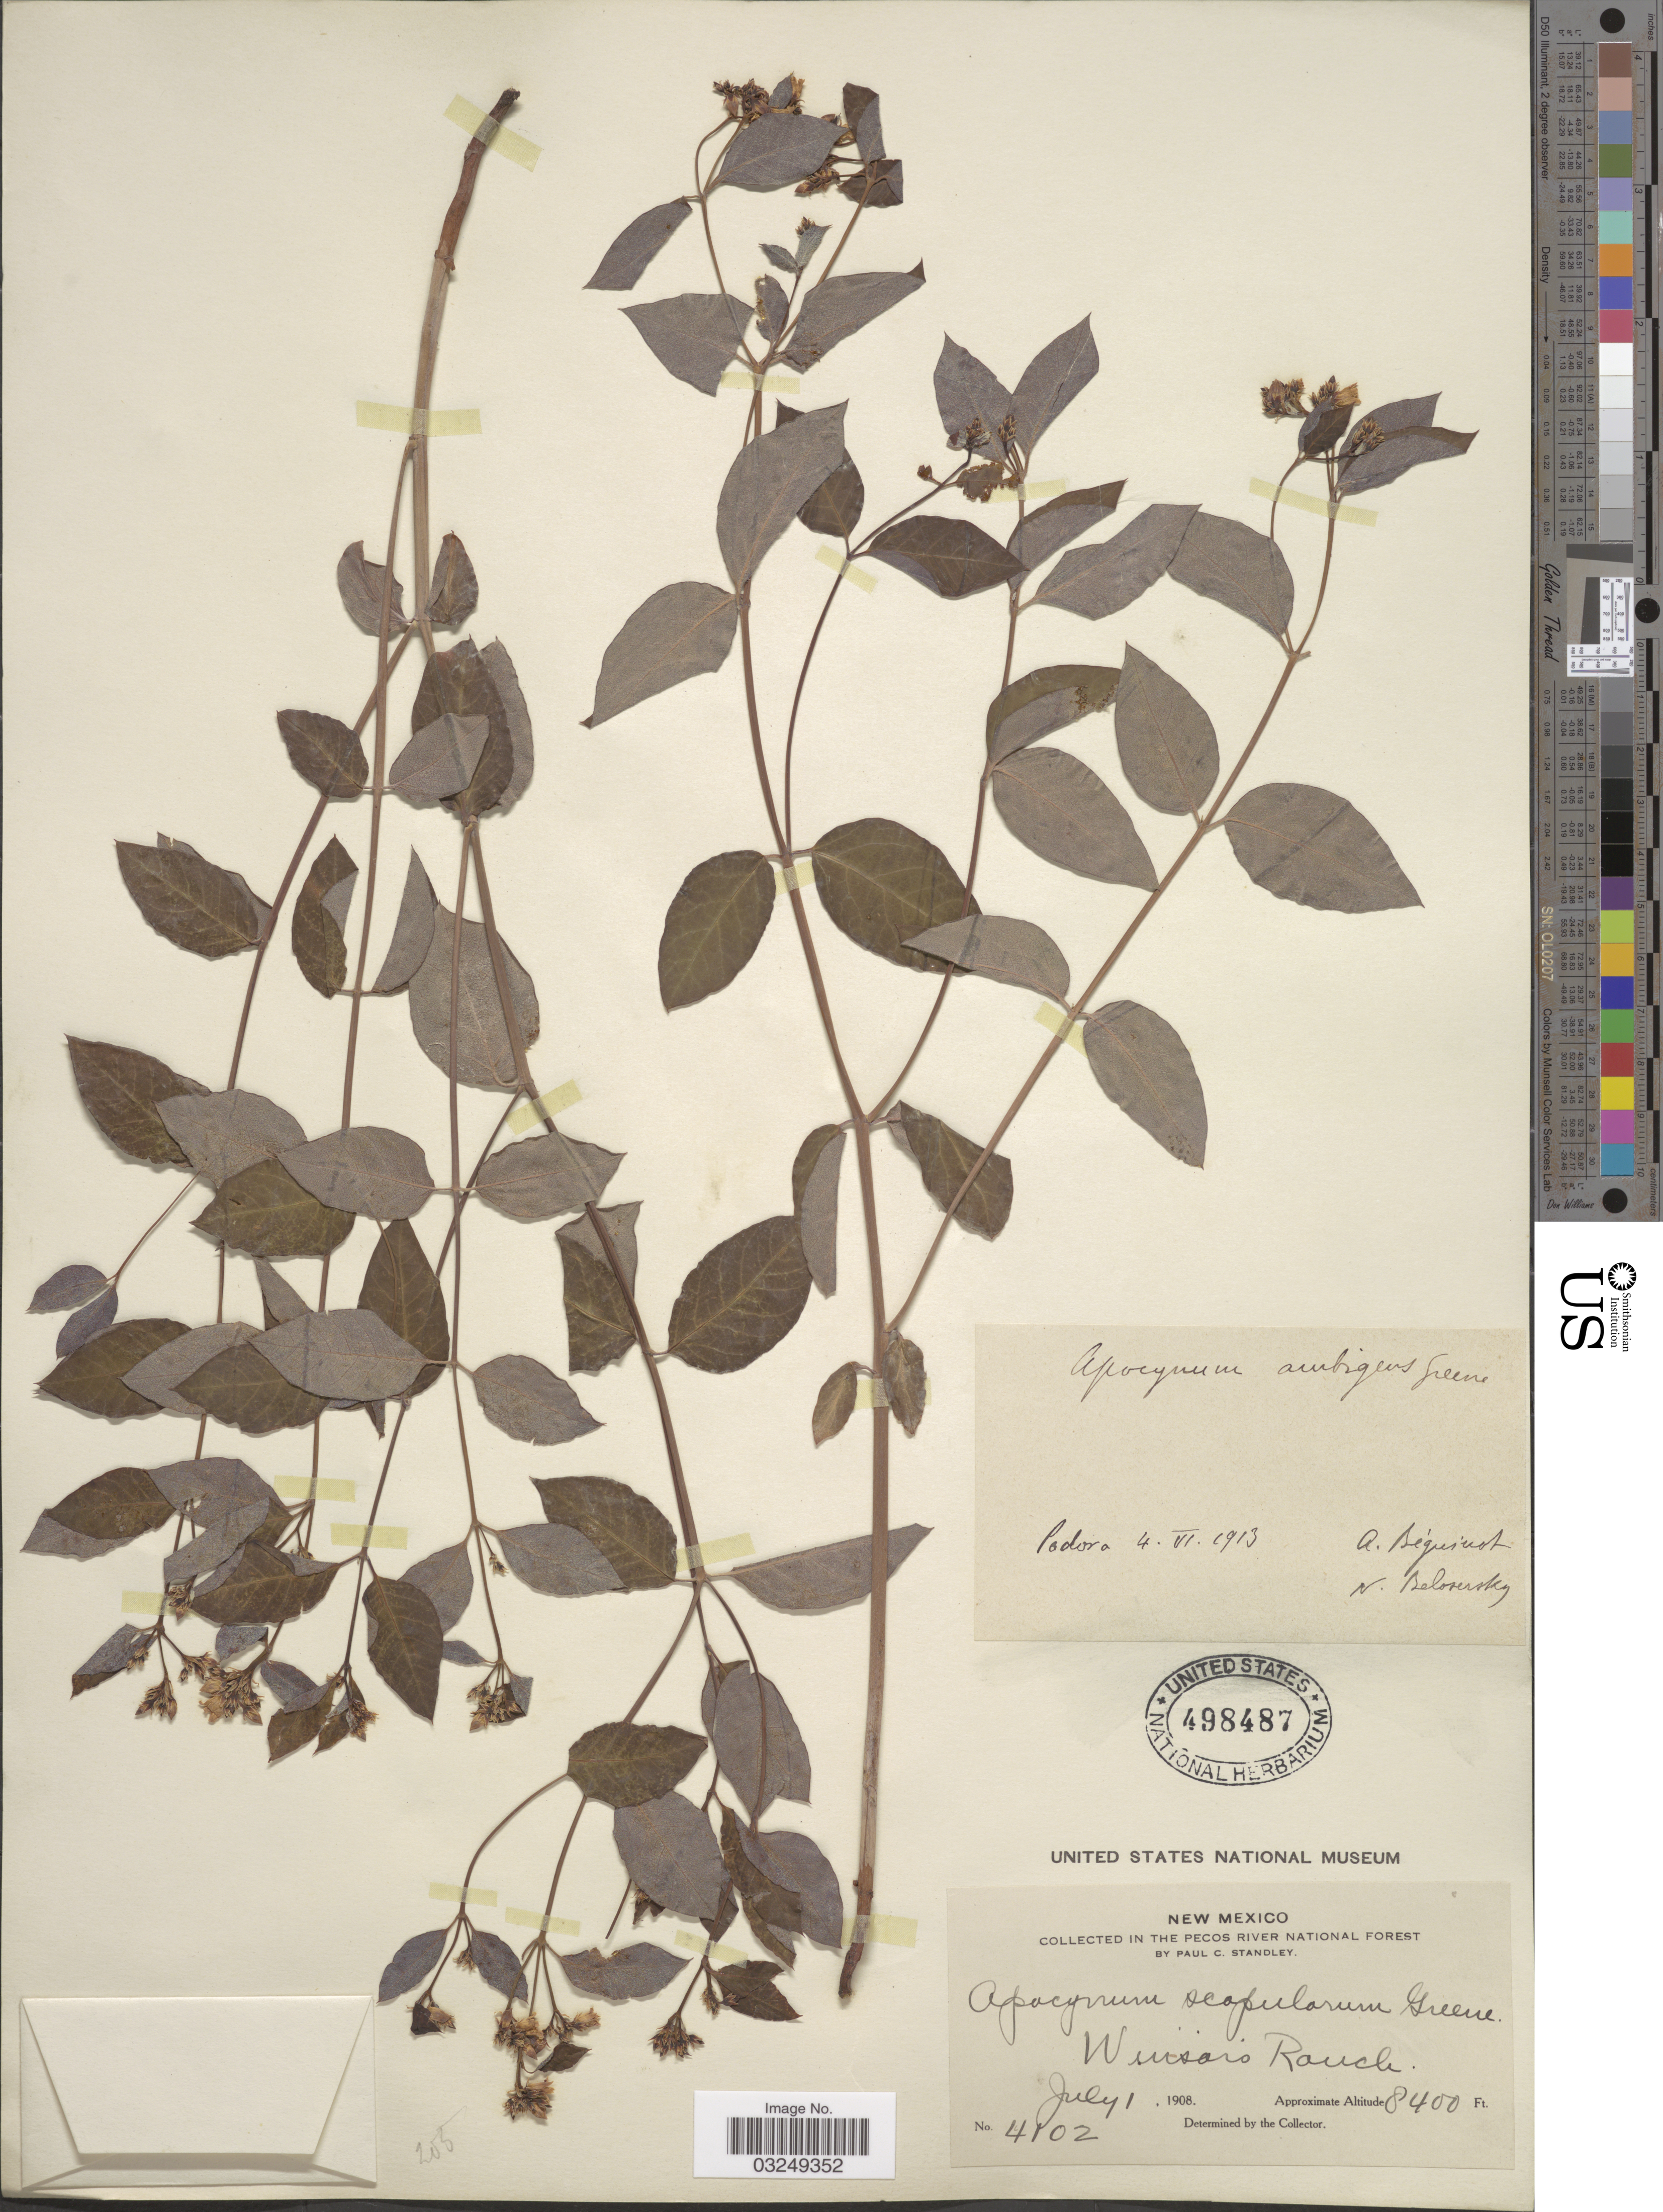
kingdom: Plantae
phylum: Tracheophyta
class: Magnoliopsida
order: Gentianales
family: Apocynaceae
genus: Apocynum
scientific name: Apocynum ambigens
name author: S.W. Greene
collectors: P. C. Standley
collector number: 4102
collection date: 1908-07-01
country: United States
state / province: New Mexico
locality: Collected in the Pecos River National Forest. Winsor's Ranch.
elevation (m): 2560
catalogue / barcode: US 498487